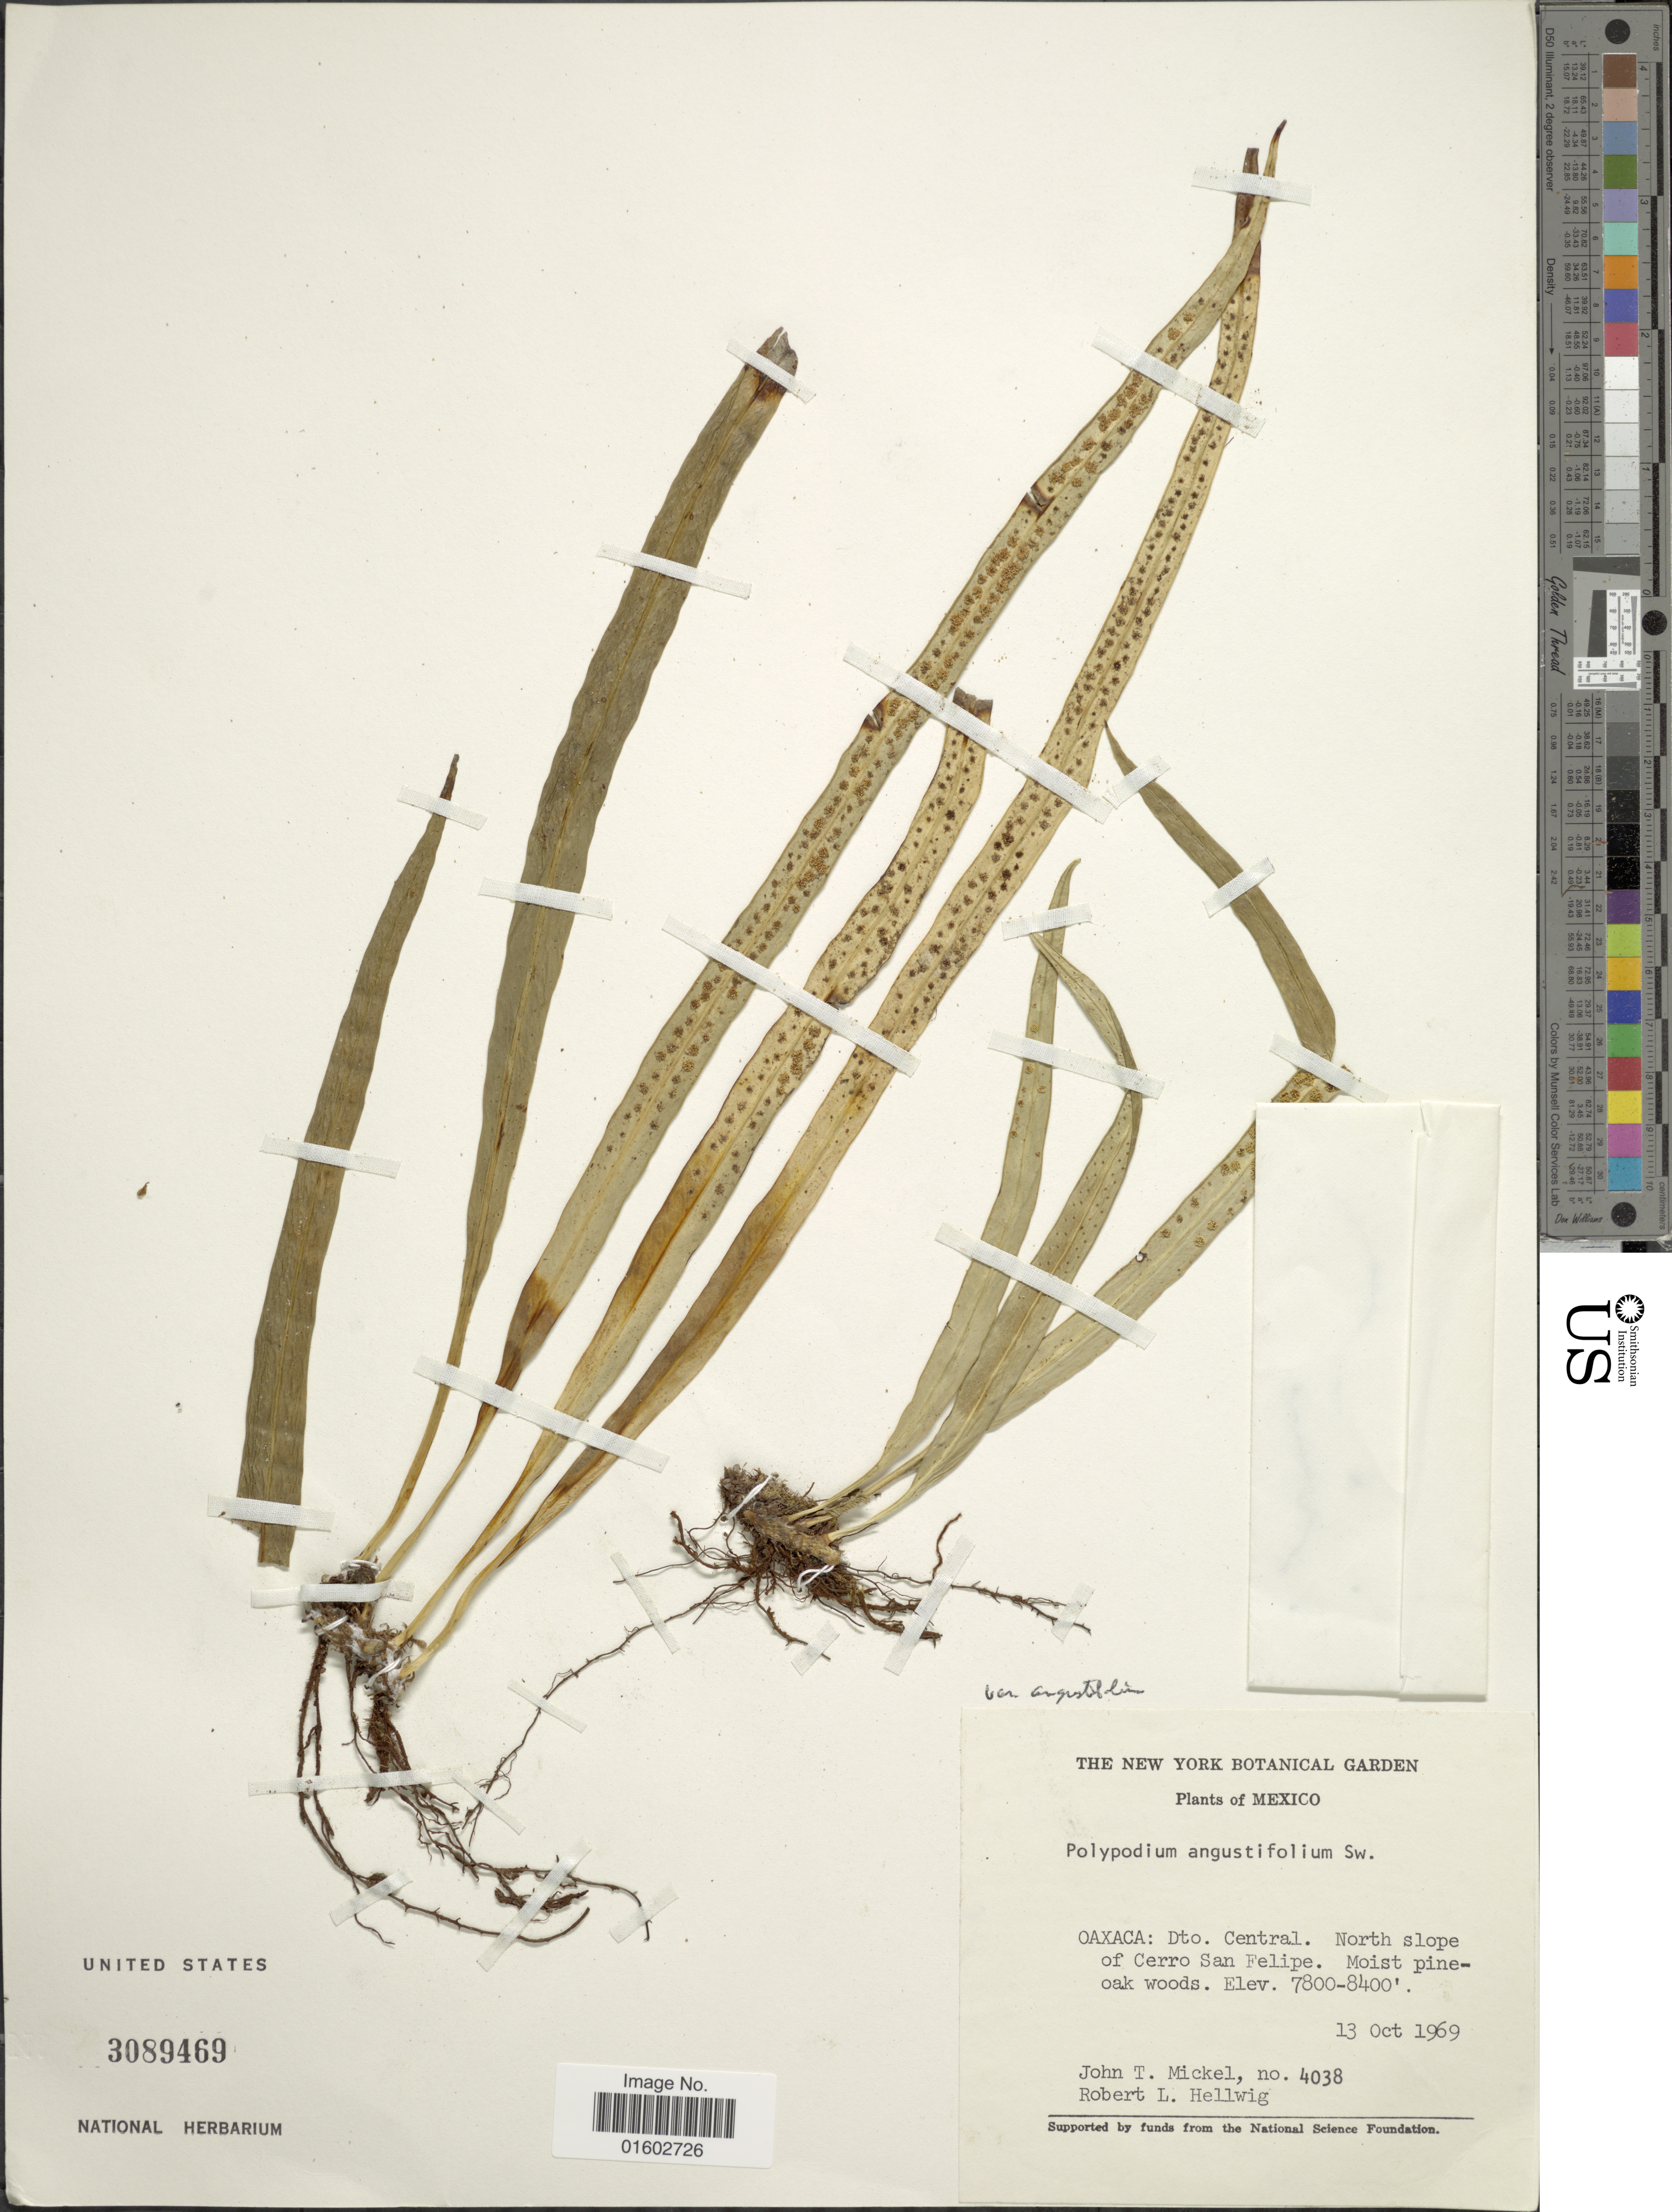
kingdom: Plantae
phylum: Tracheophyta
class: Polypodiopsida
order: Polypodiales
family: Polypodiaceae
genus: Campyloneurum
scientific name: Campyloneurum angustifolium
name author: (Sw.) Fée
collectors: J. T. Mickel & R. Hellwig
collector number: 4038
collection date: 1969-10-13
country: Mexico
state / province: Oaxaca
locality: Dto. Central, North slope of Cerro San Felipe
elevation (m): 2377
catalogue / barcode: US 3089469